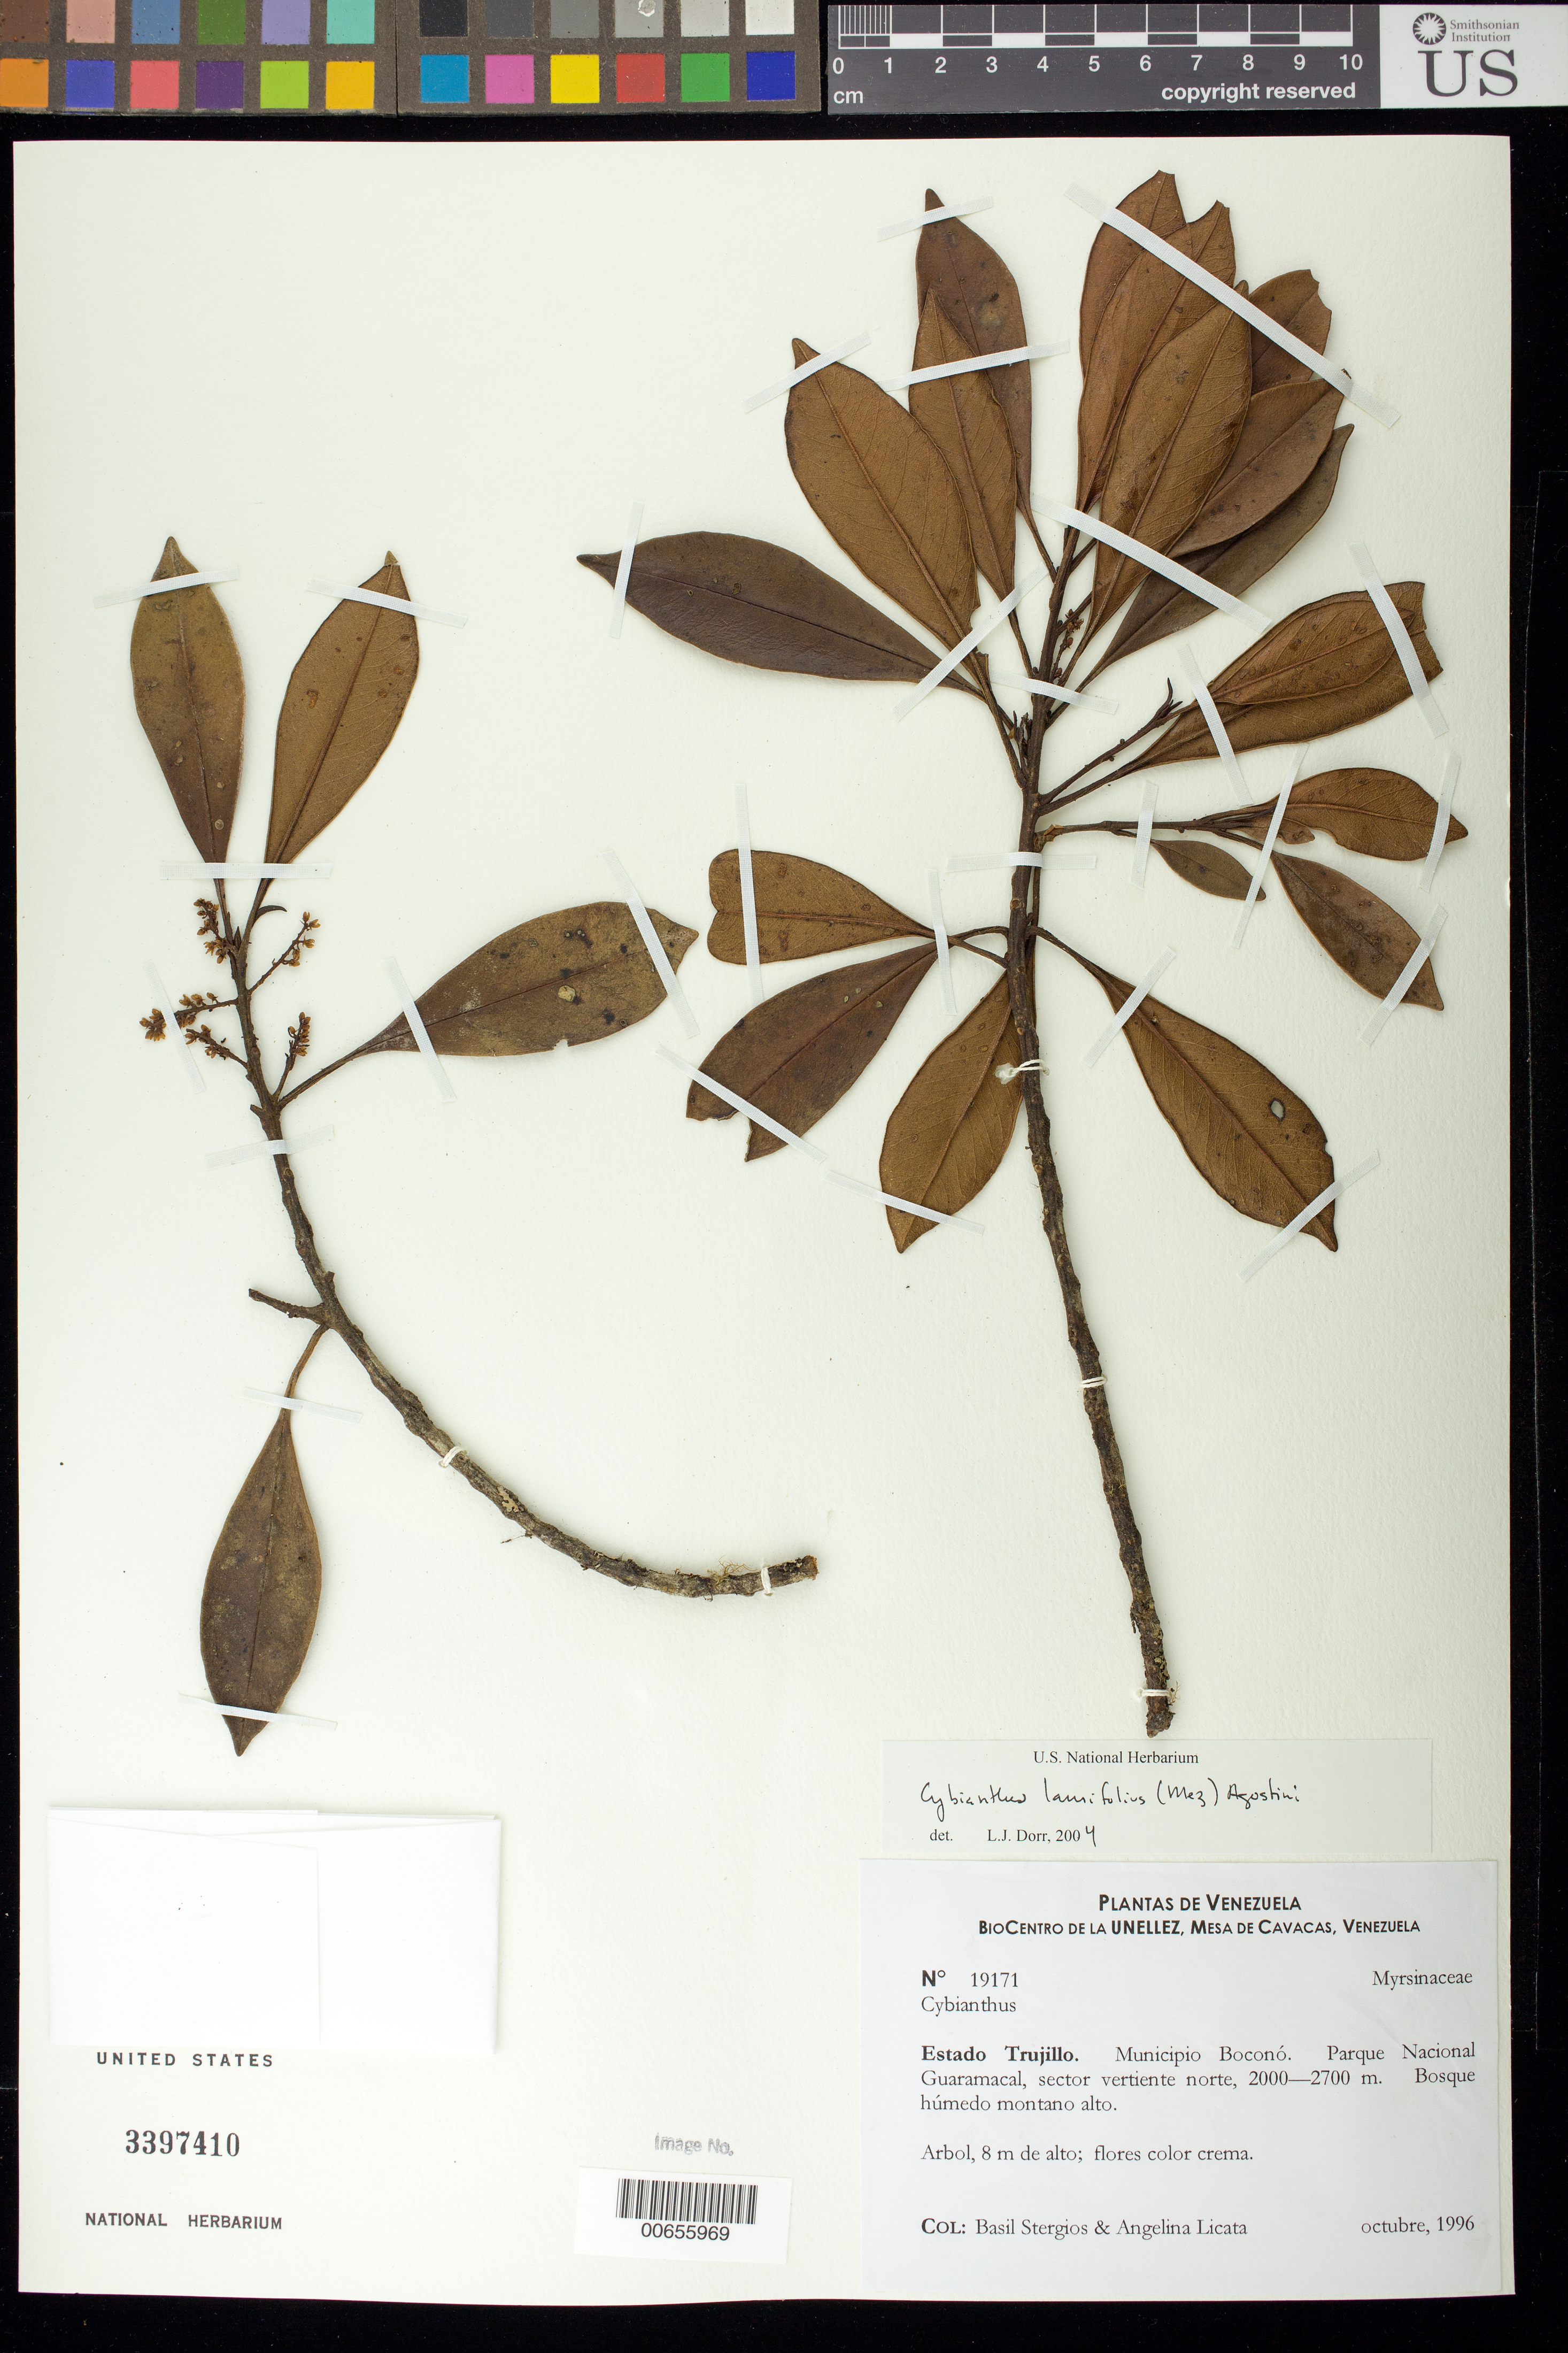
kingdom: Plantae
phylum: Tracheophyta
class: Magnoliopsida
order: Ericales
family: Primulaceae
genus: Cybianthus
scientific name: Cybianthus sp.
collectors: B. G. Stergios & A. Licata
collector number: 19171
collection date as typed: Oct 1996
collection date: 1996-10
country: Venezuela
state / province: Trujillo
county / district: Boconó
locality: Parque Nacional Guaramacal, vertiente N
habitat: Bosque húmedo montano alto.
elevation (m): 2000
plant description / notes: PORT, US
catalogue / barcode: US 3397410